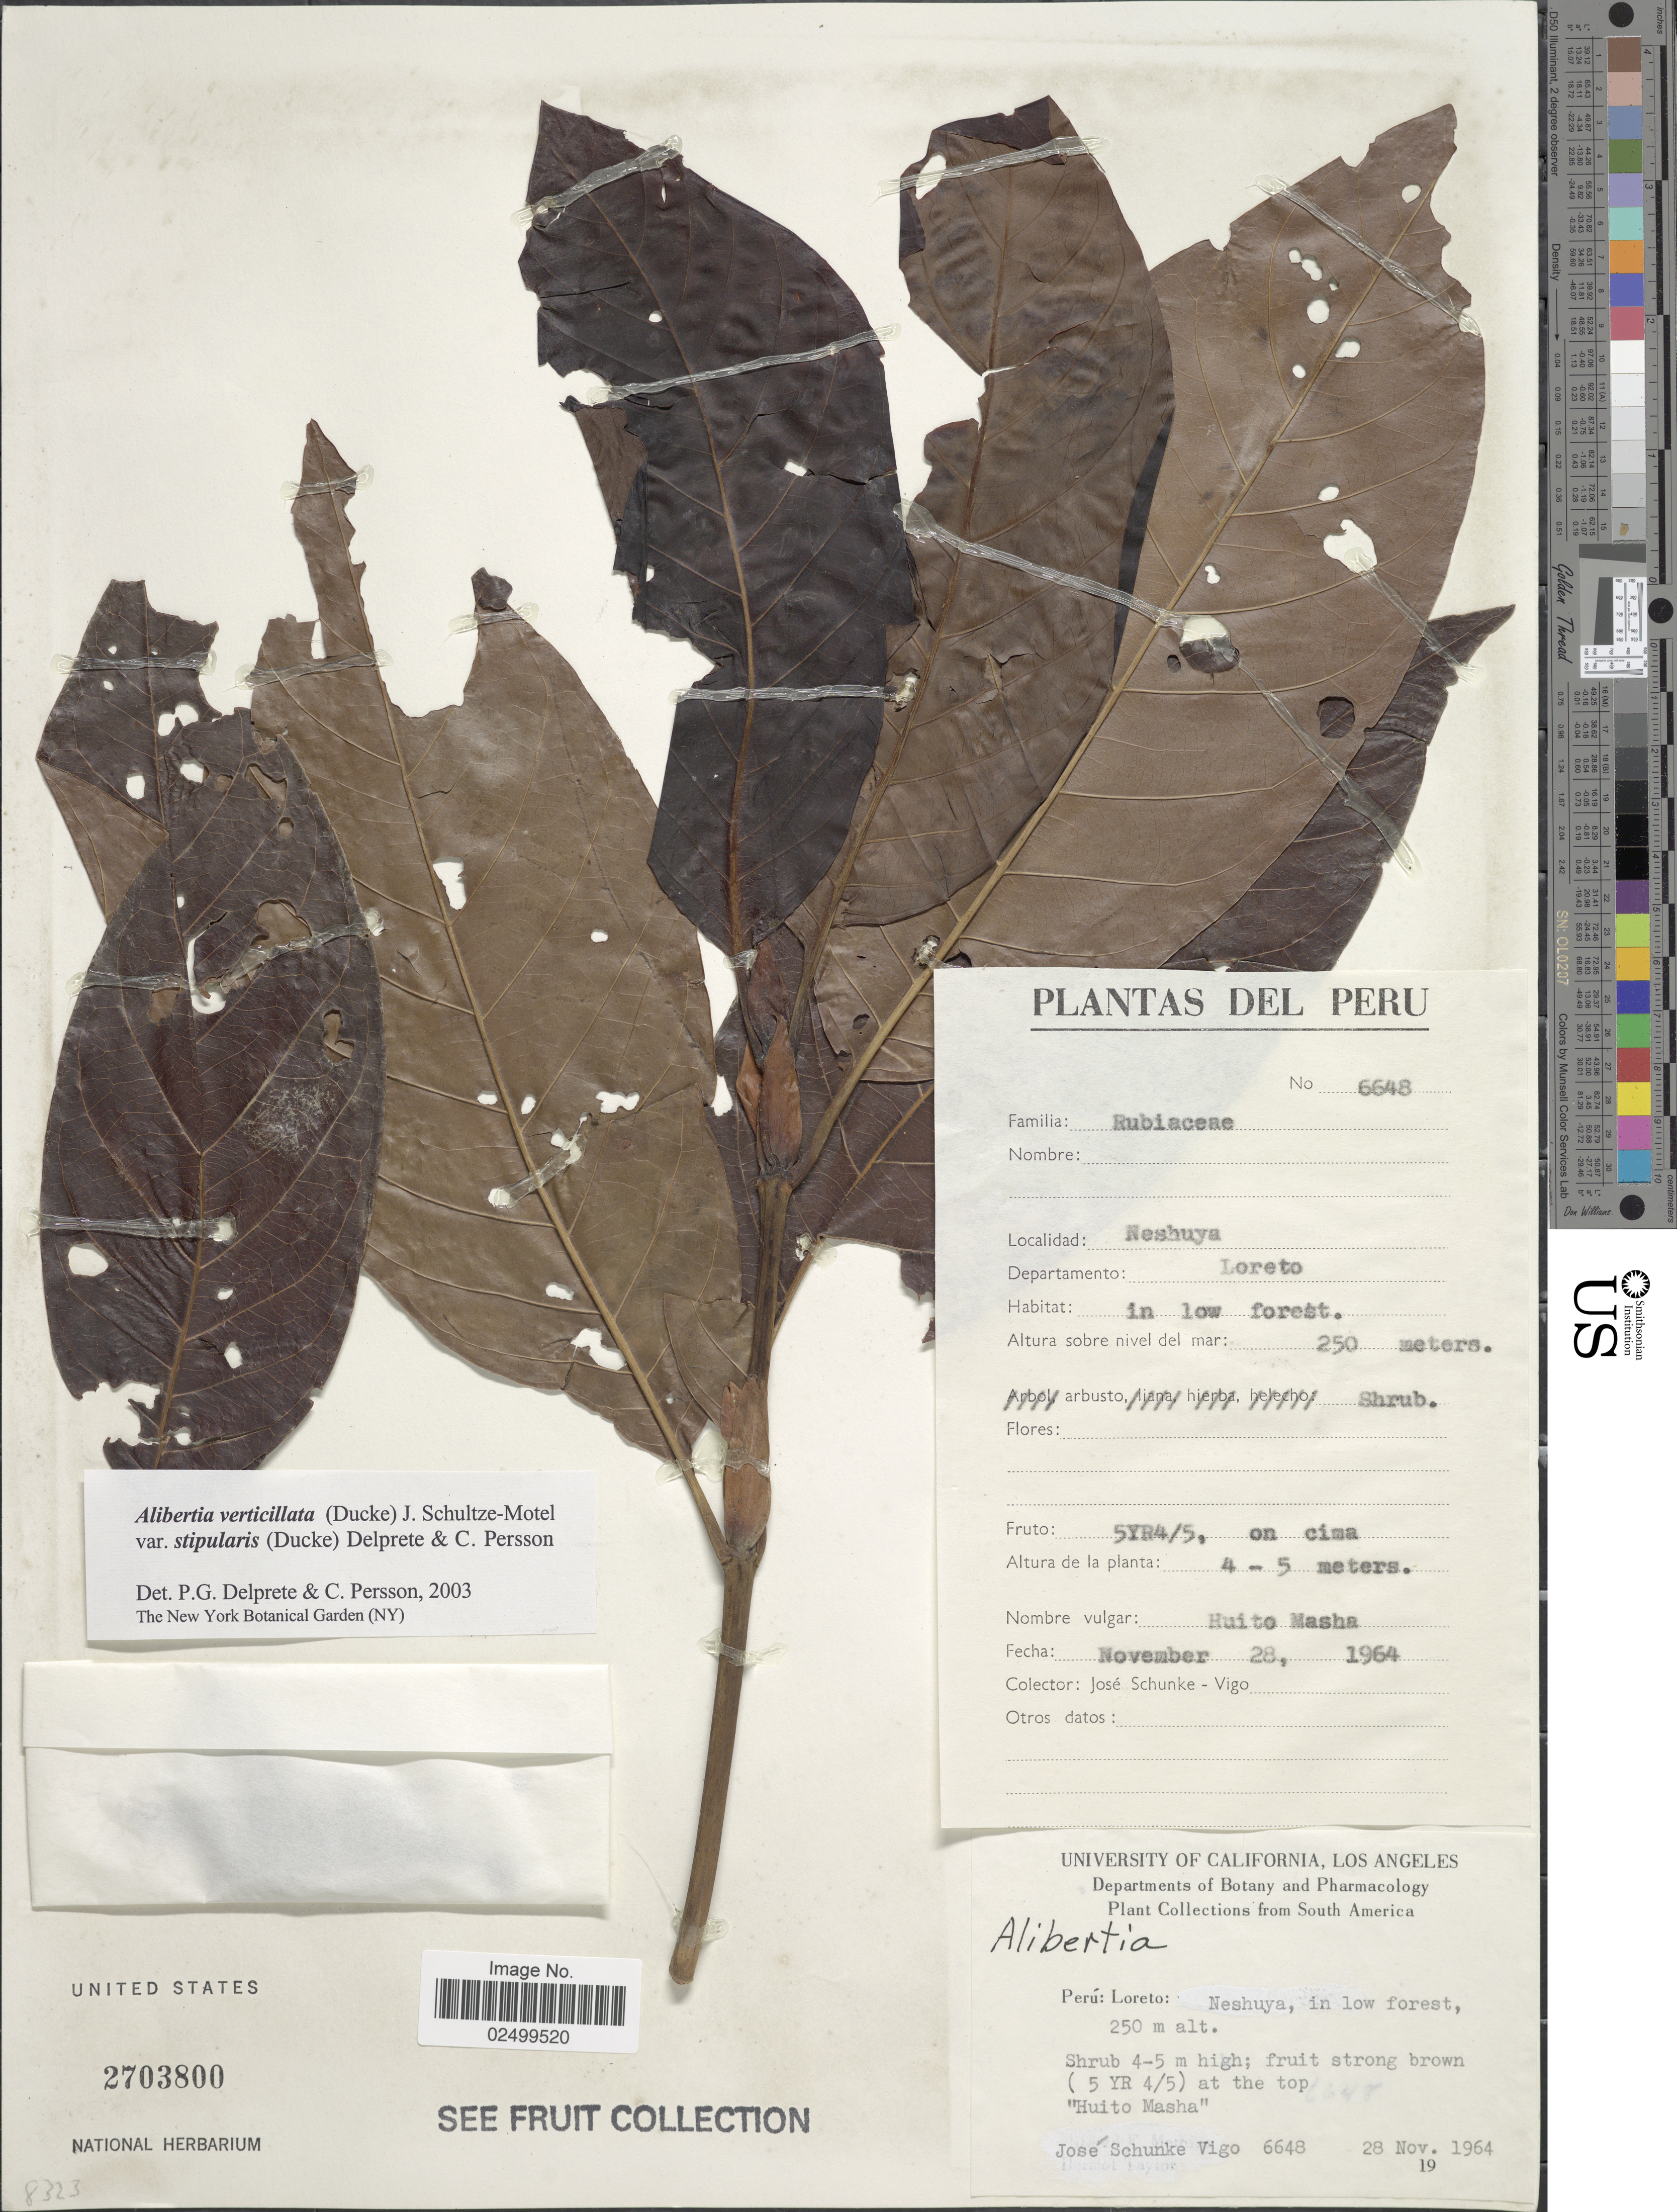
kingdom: Plantae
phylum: Tracheophyta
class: Magnoliopsida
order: Gentianales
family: Rubiaceae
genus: Alibertia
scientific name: Alibertia verticillata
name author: (Ducke) Schultze-Motel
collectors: J. Schunke Vigo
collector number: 6648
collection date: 1964-11-28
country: Peru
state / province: Loreto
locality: Neshuya, Departamento Loreto, in low forest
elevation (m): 250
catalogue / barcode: US 2703800